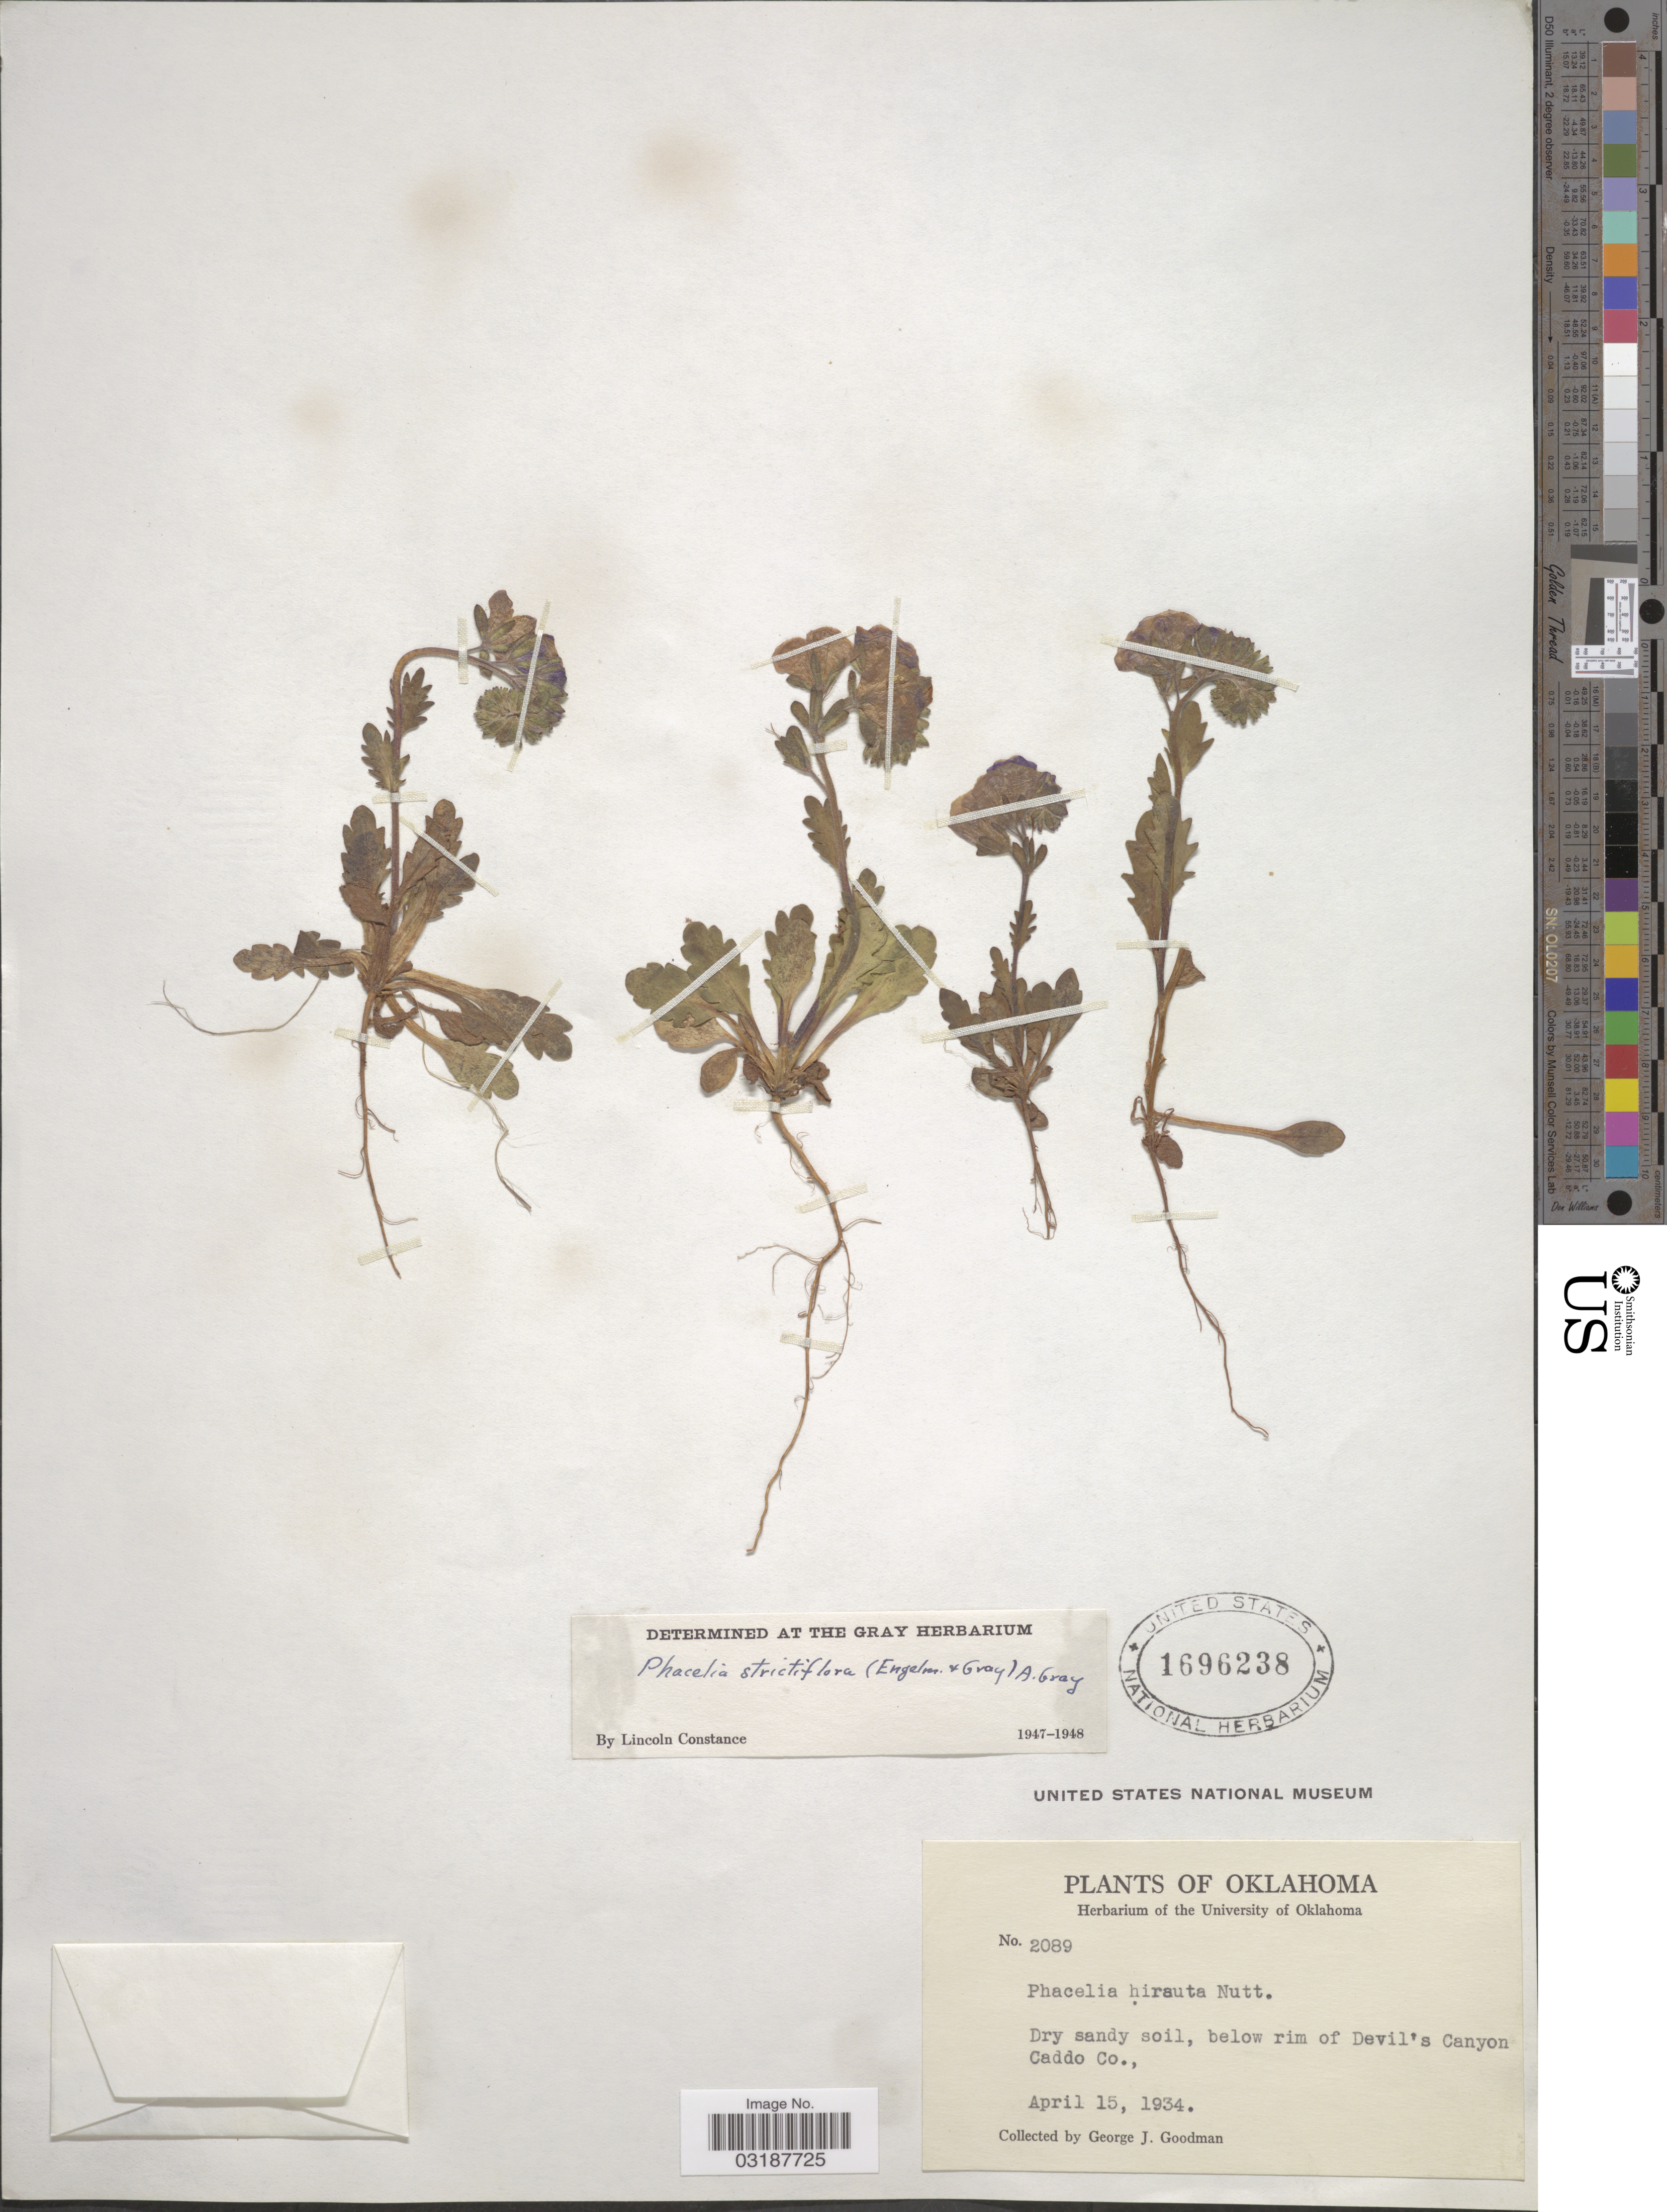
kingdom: Plantae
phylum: Tracheophyta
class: Magnoliopsida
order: Boraginales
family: Hydrophyllaceae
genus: Phacelia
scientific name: Phacelia strictiflora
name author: (Engelm. & A. Gray) A. Gray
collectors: G. J. Goodman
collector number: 2089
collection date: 1934-04-15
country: United States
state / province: Oklahoma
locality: Dry sandy soil, below rim of Devil's Canyon Caddo Co.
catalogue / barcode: US 1696238